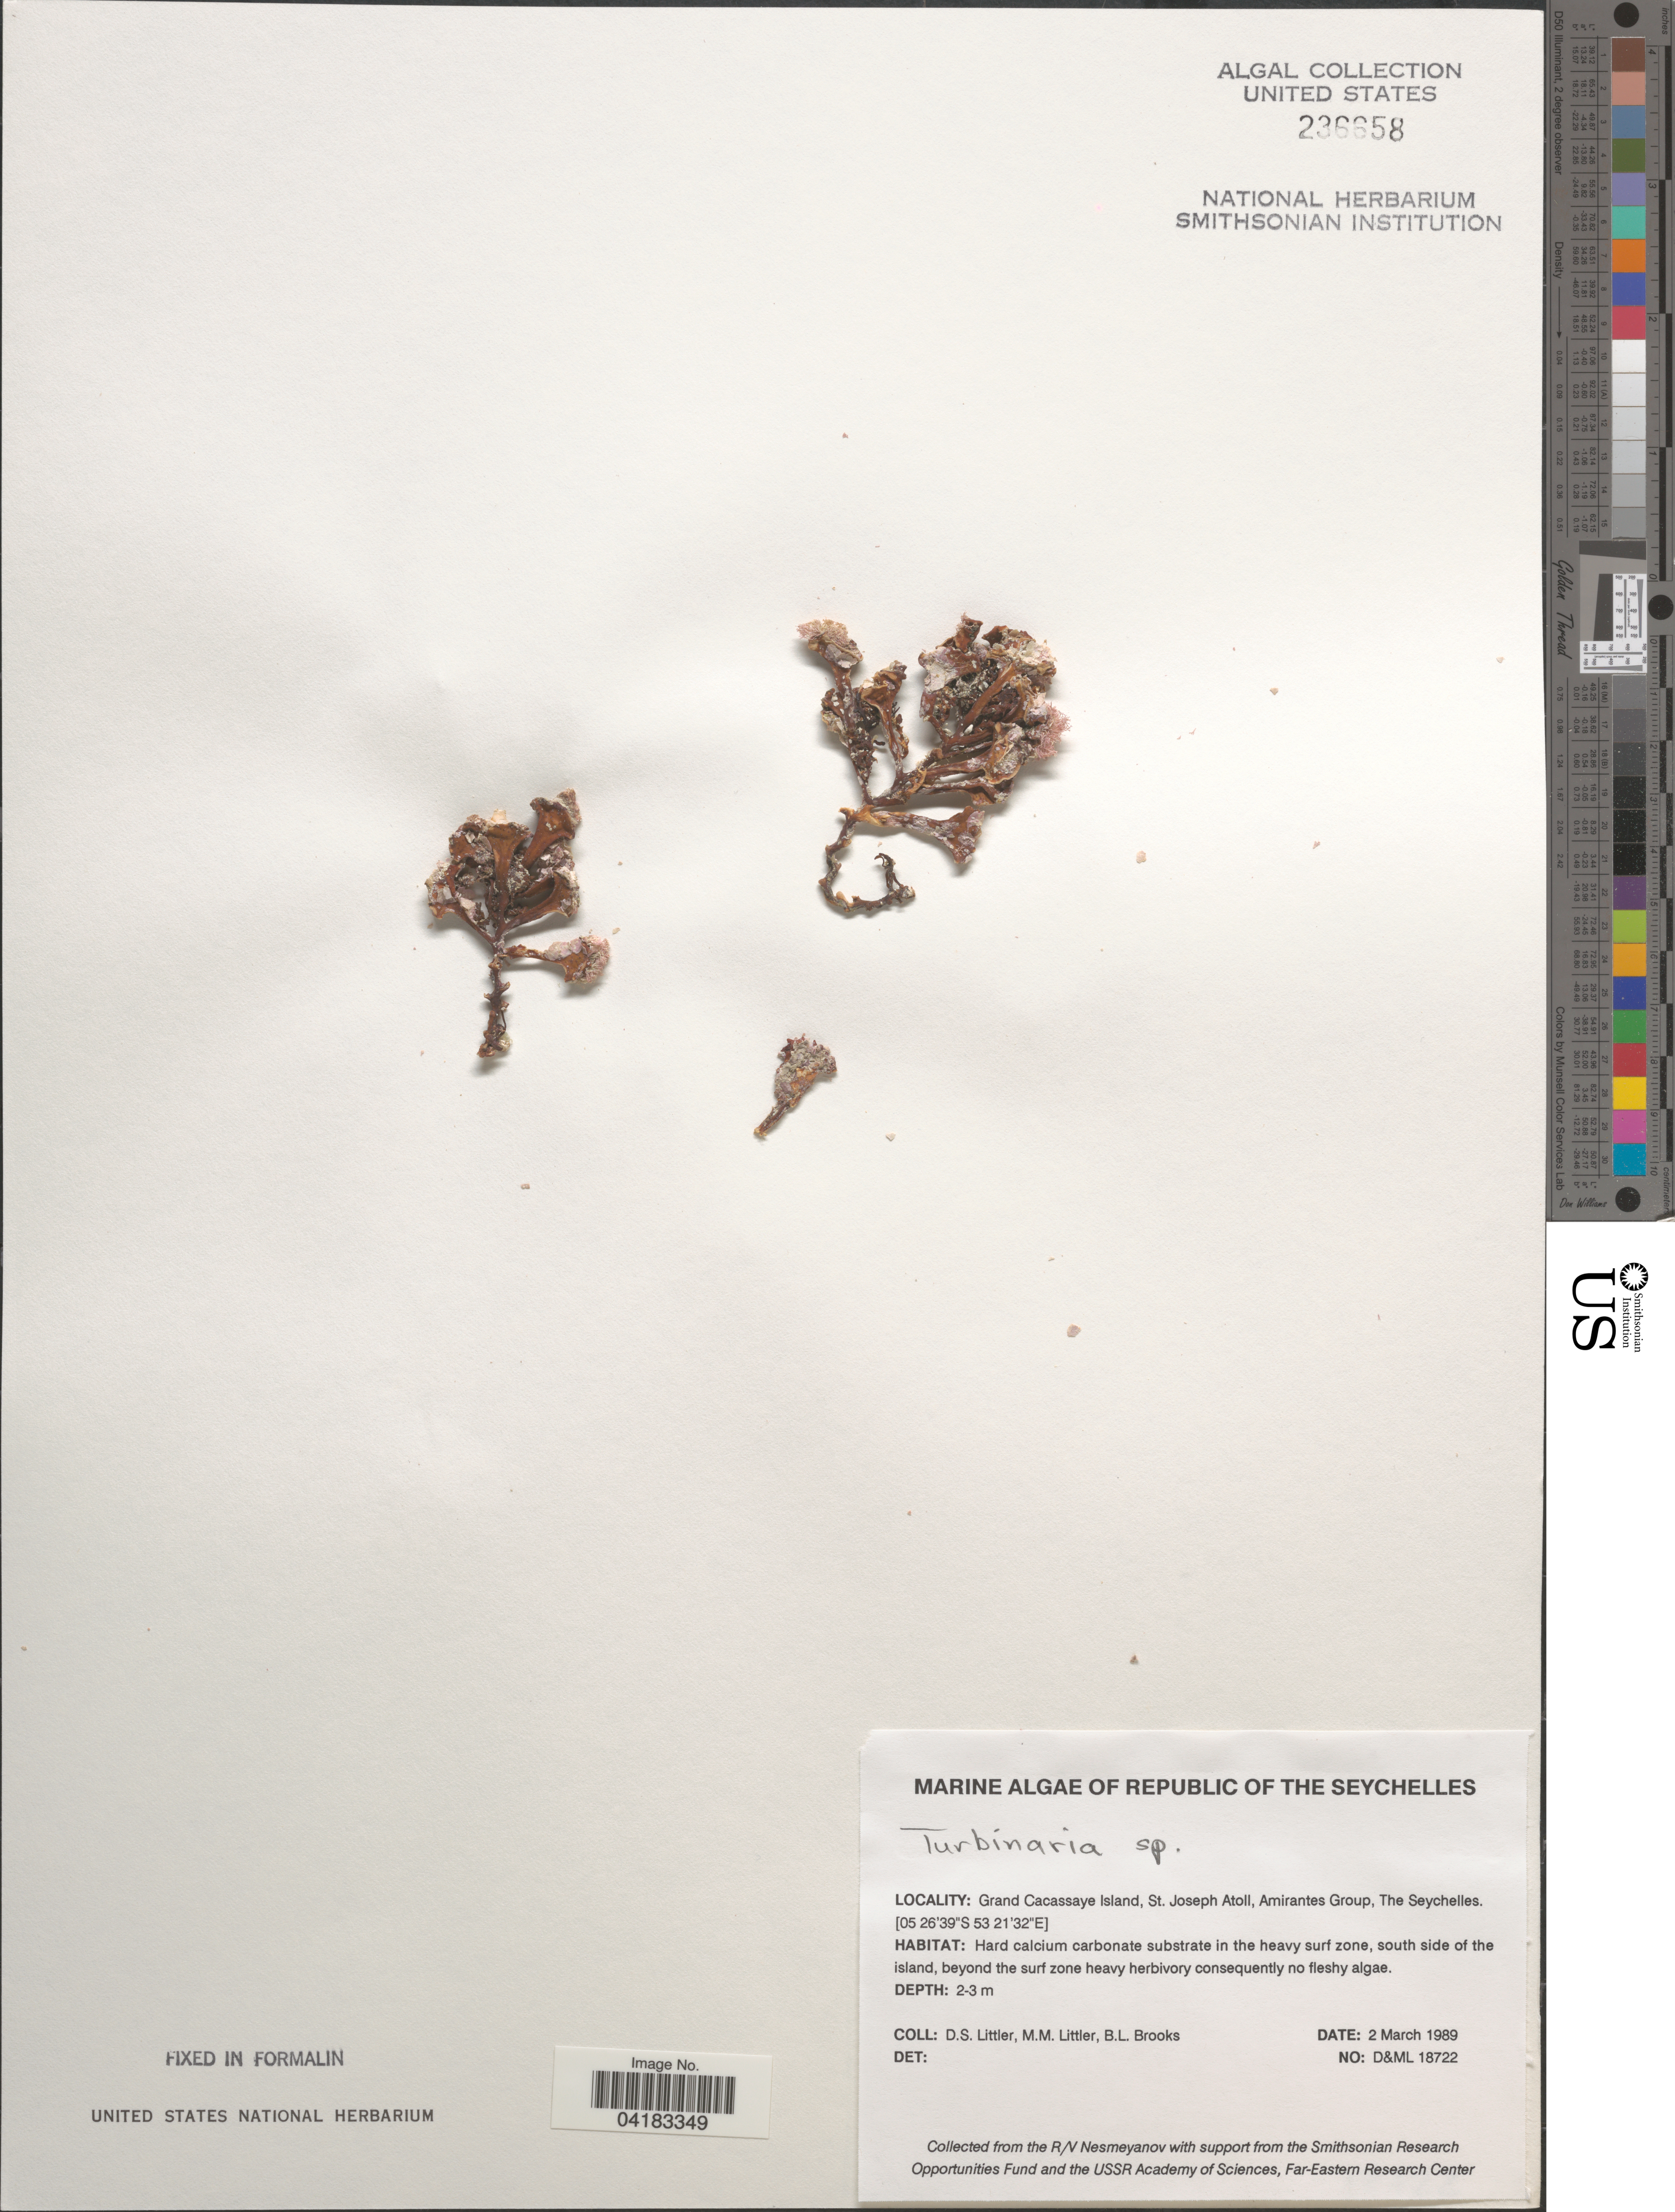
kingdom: Chromista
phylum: Ochrophyta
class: Phaeophyceae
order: Fucales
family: Sargassaceae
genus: Turbinaria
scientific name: Turbinaria sp.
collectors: D. S. Littler & B. Brooks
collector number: D&ML18722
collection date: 1989-03-02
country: Seychelles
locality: The Seychelles. Grand Cacassaye Island, St. Joseph Atoll, Amirantes Group, The Seychelles. South side of the island.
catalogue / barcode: US 236658